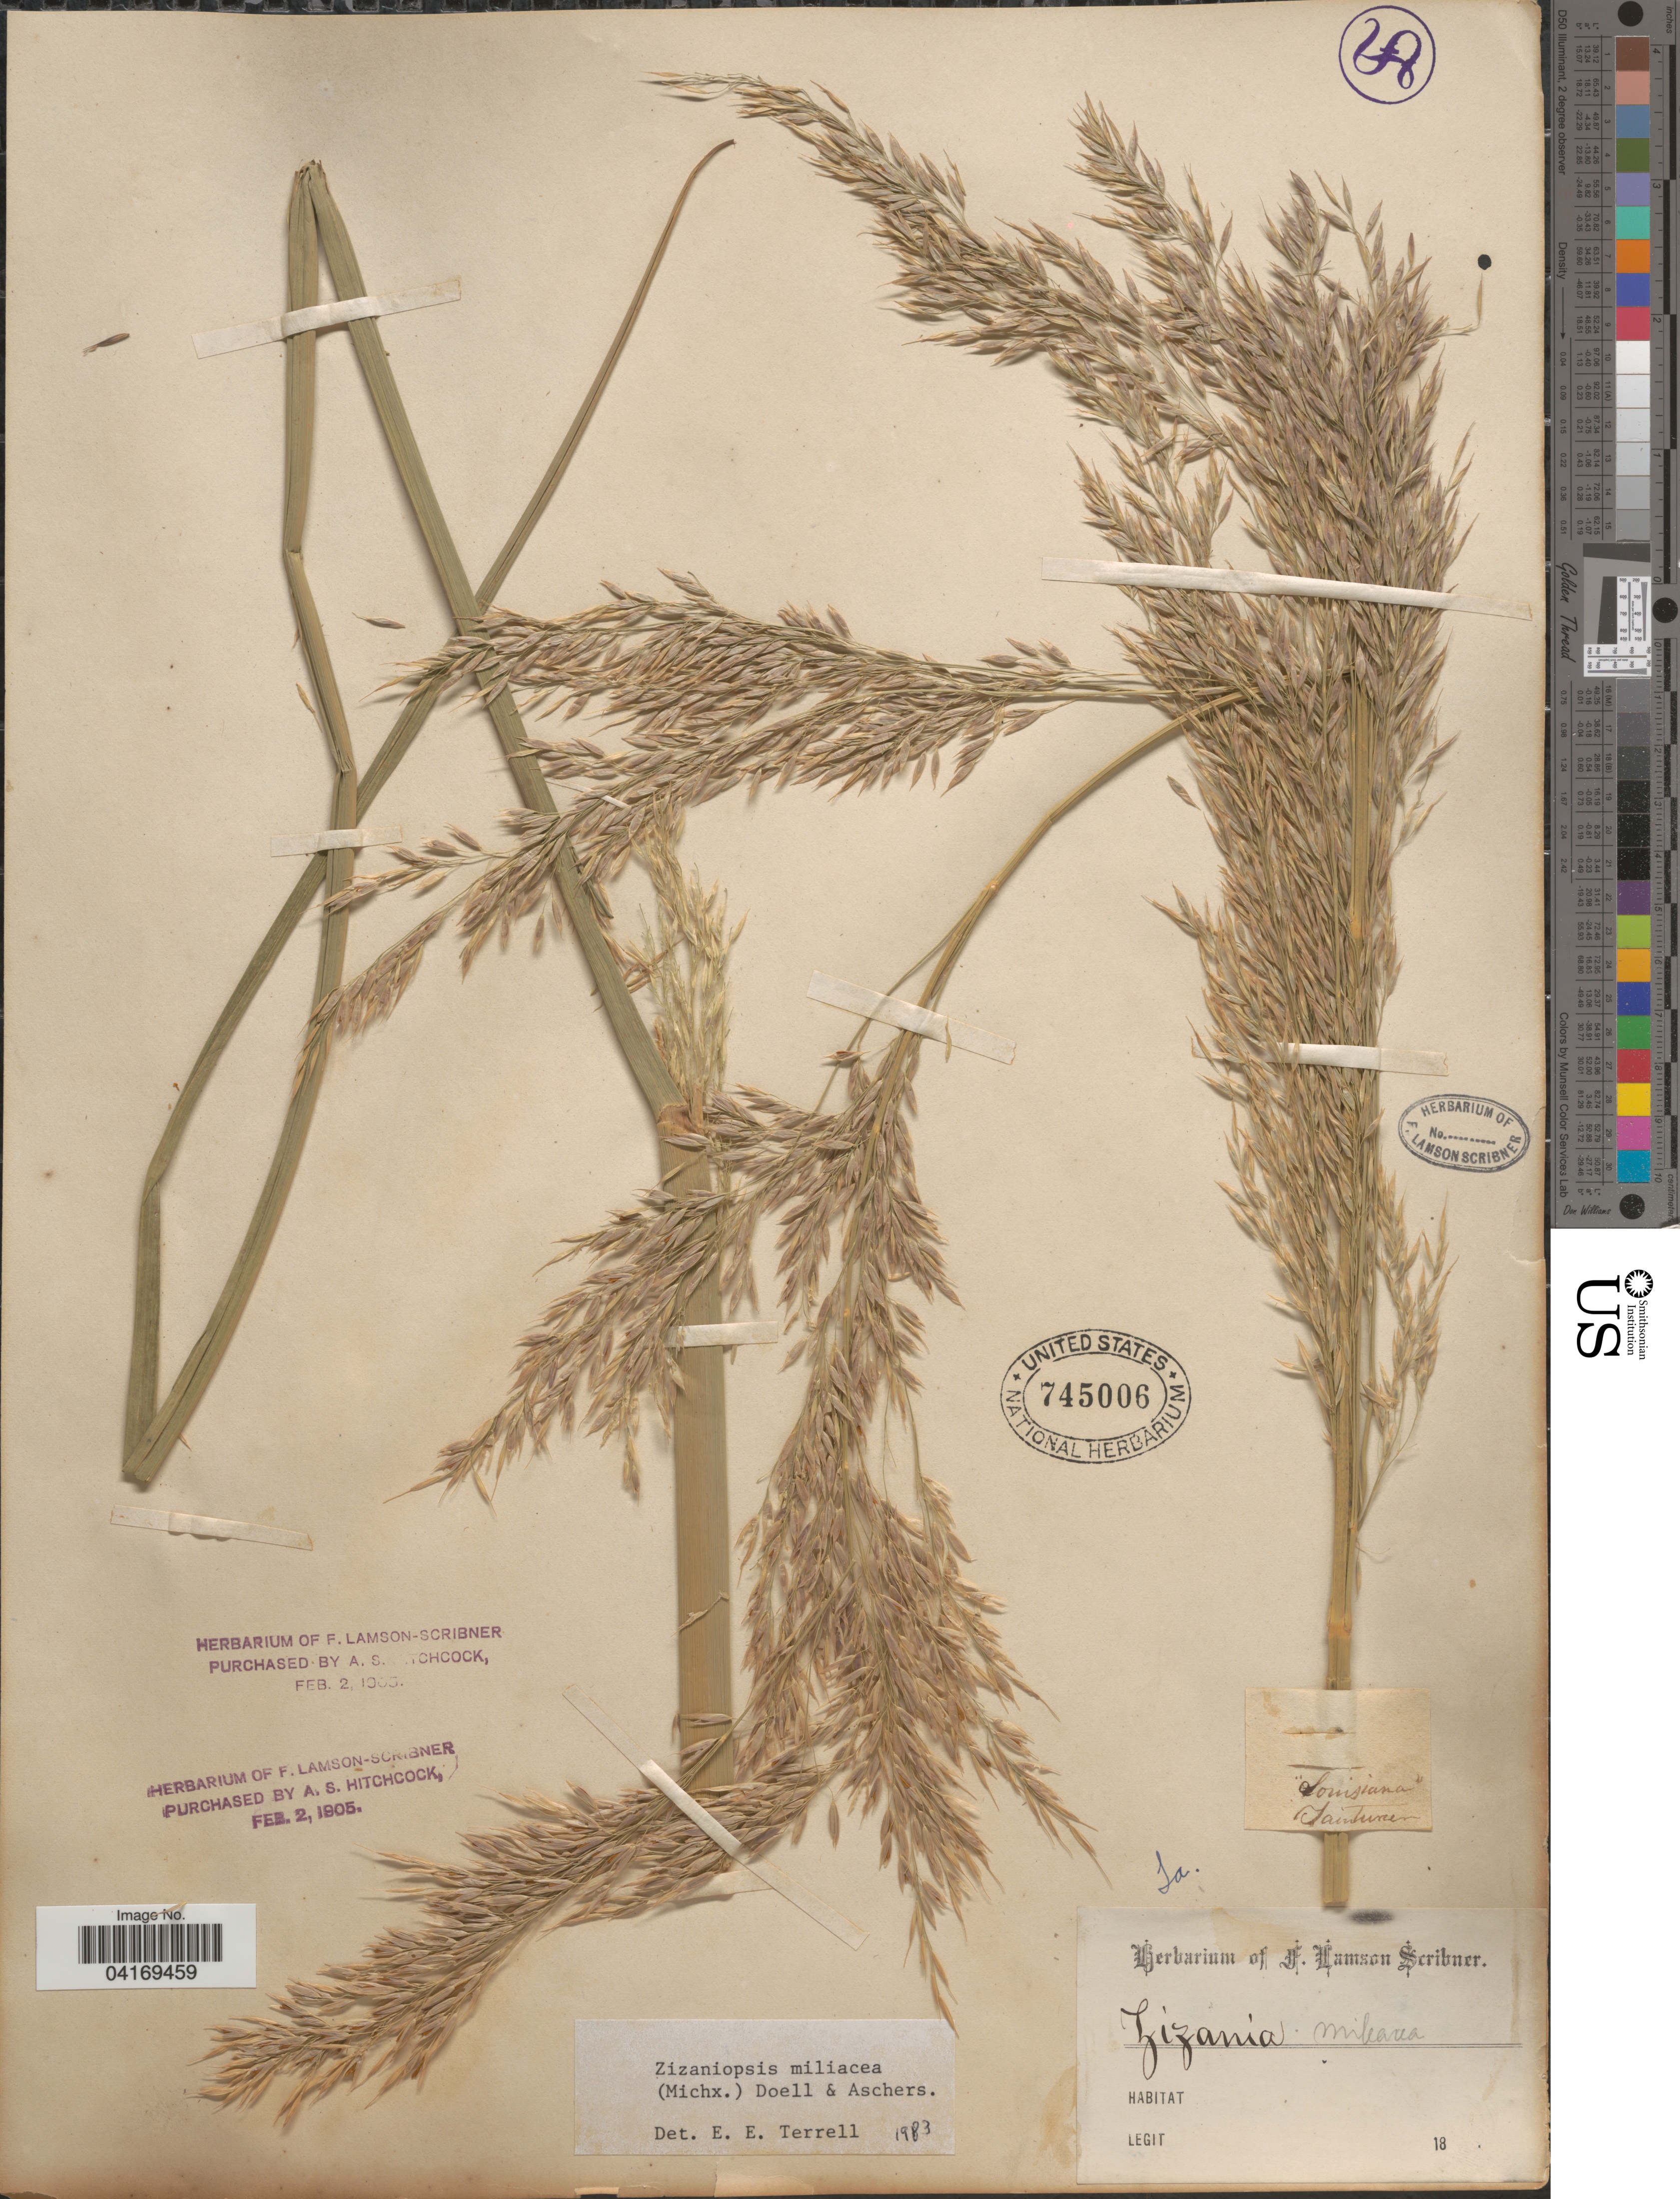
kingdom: Plantae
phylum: Tracheophyta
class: Liliopsida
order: Poales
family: Poaceae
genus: Zizaniopsis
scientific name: Zizaniopsis miliacea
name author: (Michx.) Döll & Asch.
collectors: ex herb. F. Lamson Scribner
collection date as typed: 18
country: United States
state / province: Louisiana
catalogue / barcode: US 745006